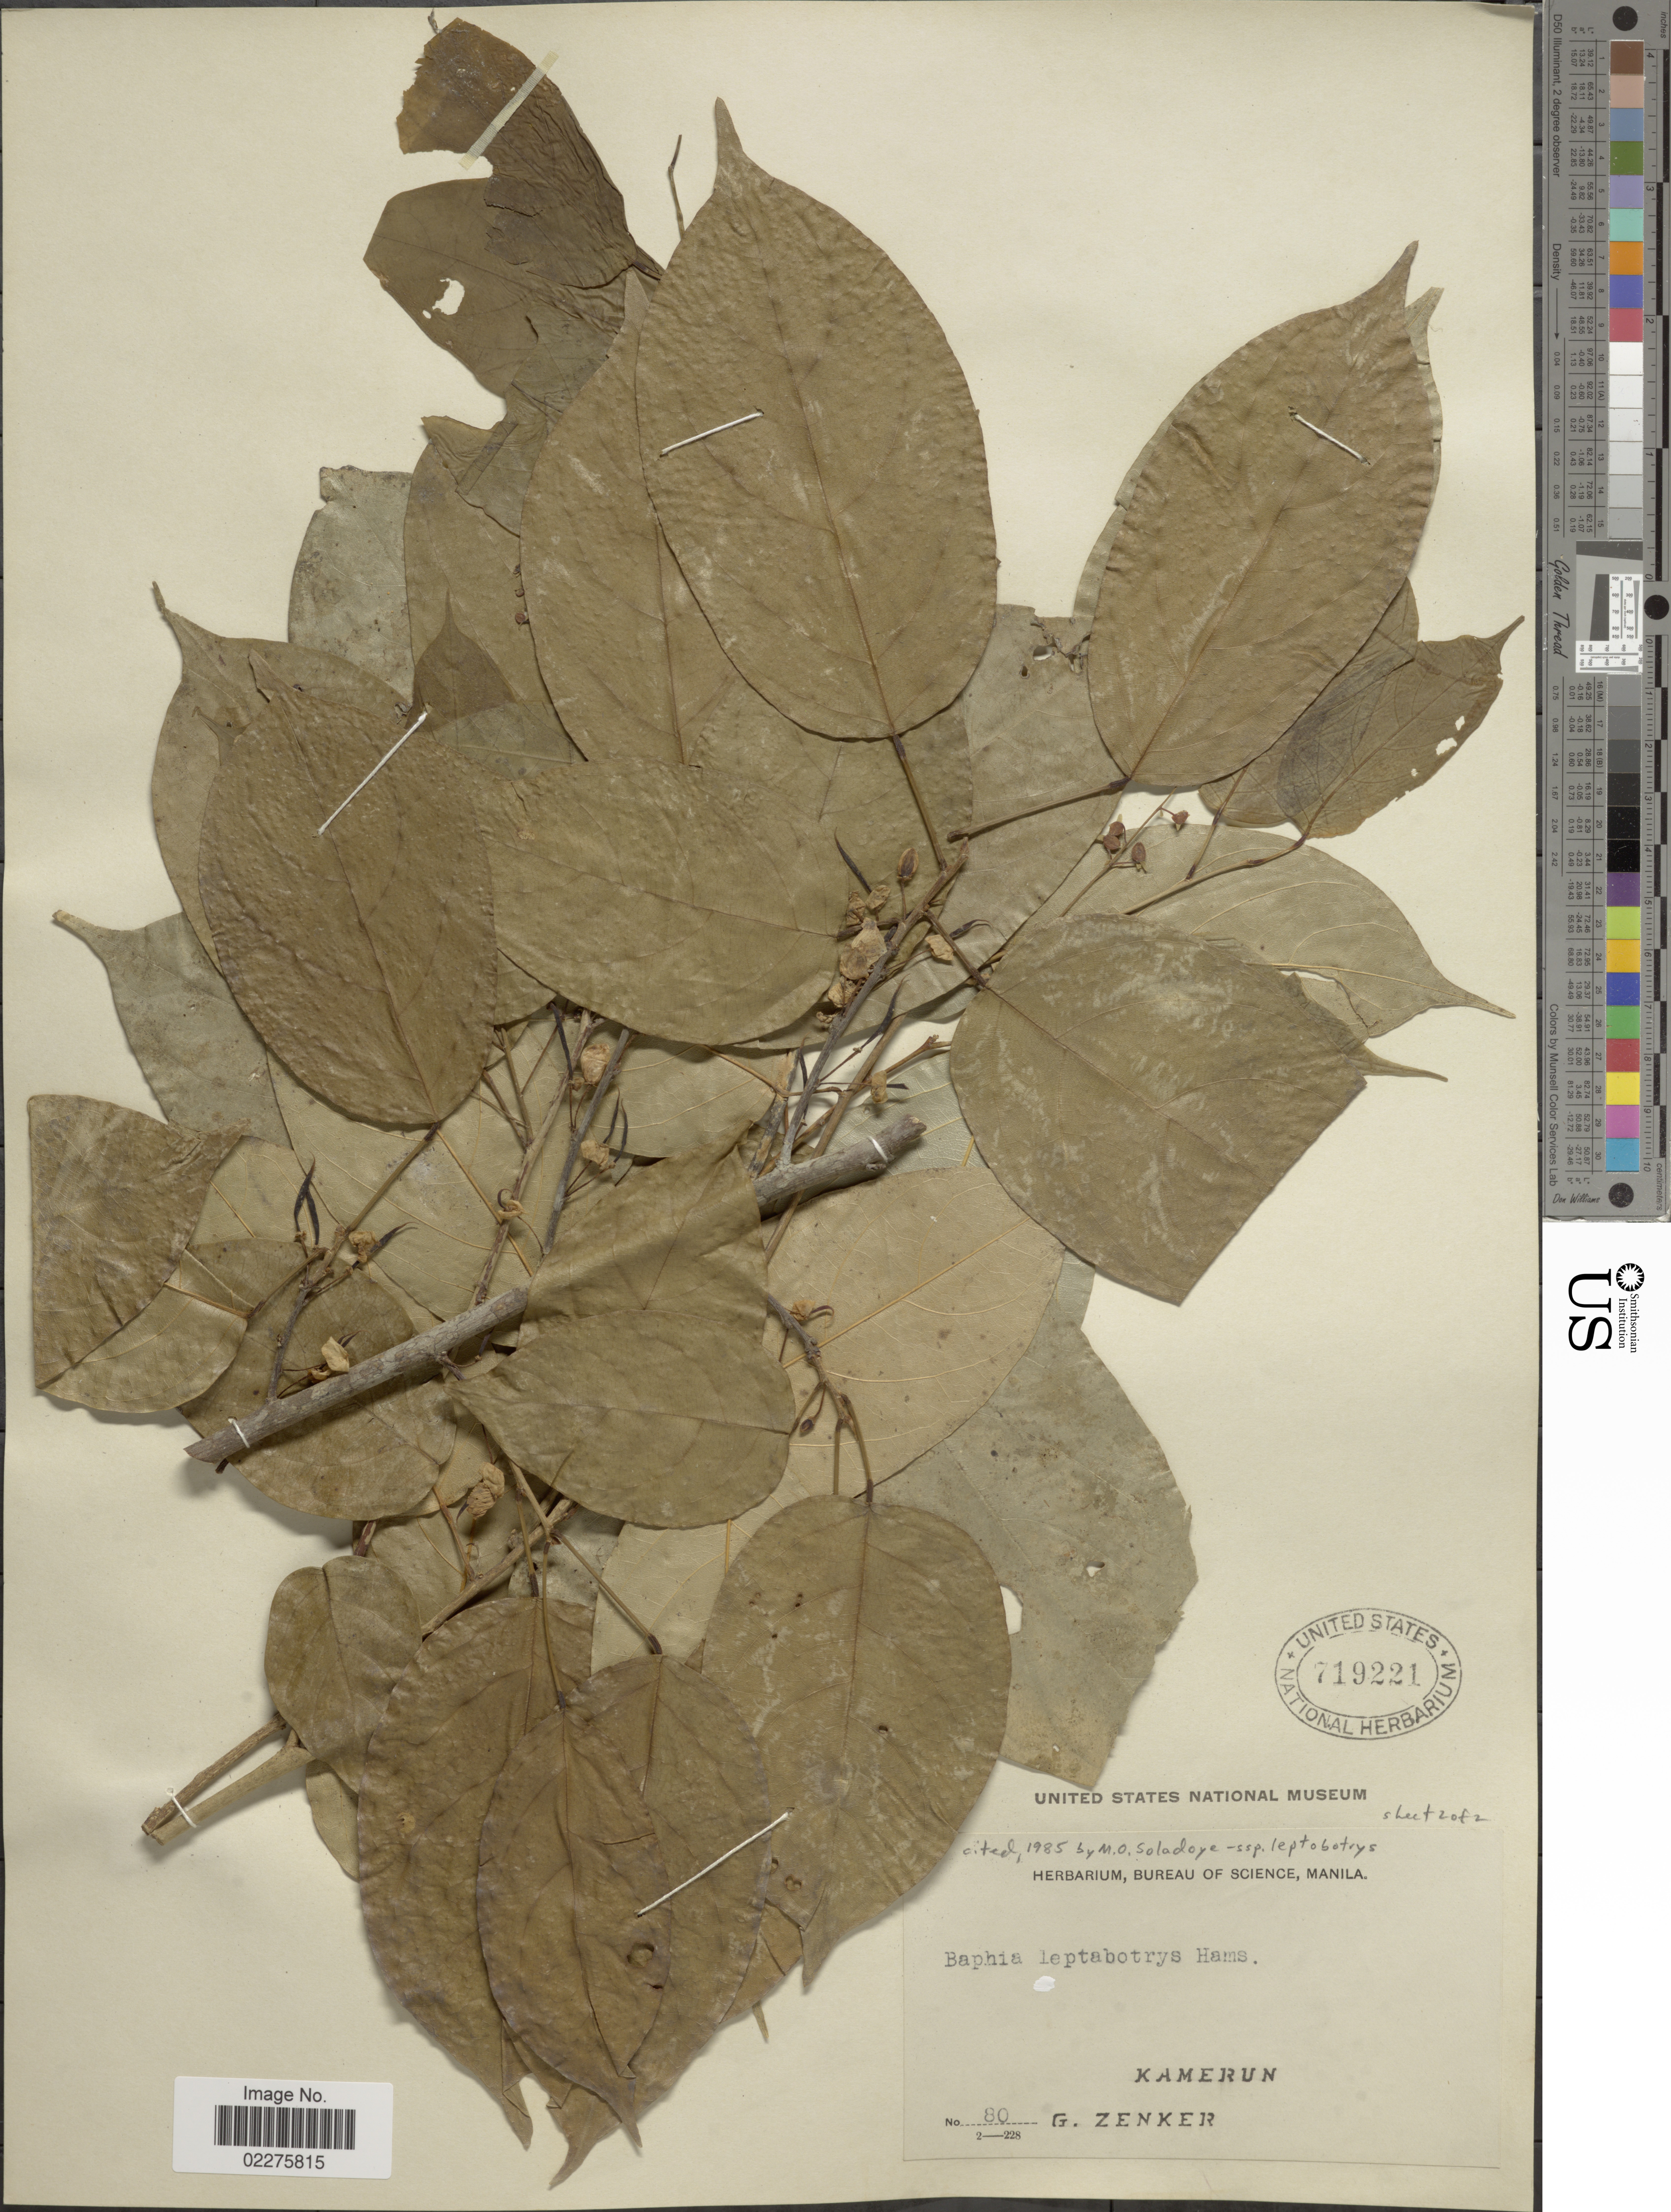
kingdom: Plantae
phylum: Tracheophyta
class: Magnoliopsida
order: Fabales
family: Fabaceae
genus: Baphia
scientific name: Baphia leptobotrys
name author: Harms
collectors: G. A. Zenker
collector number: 80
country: Cameroon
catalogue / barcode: US 719221